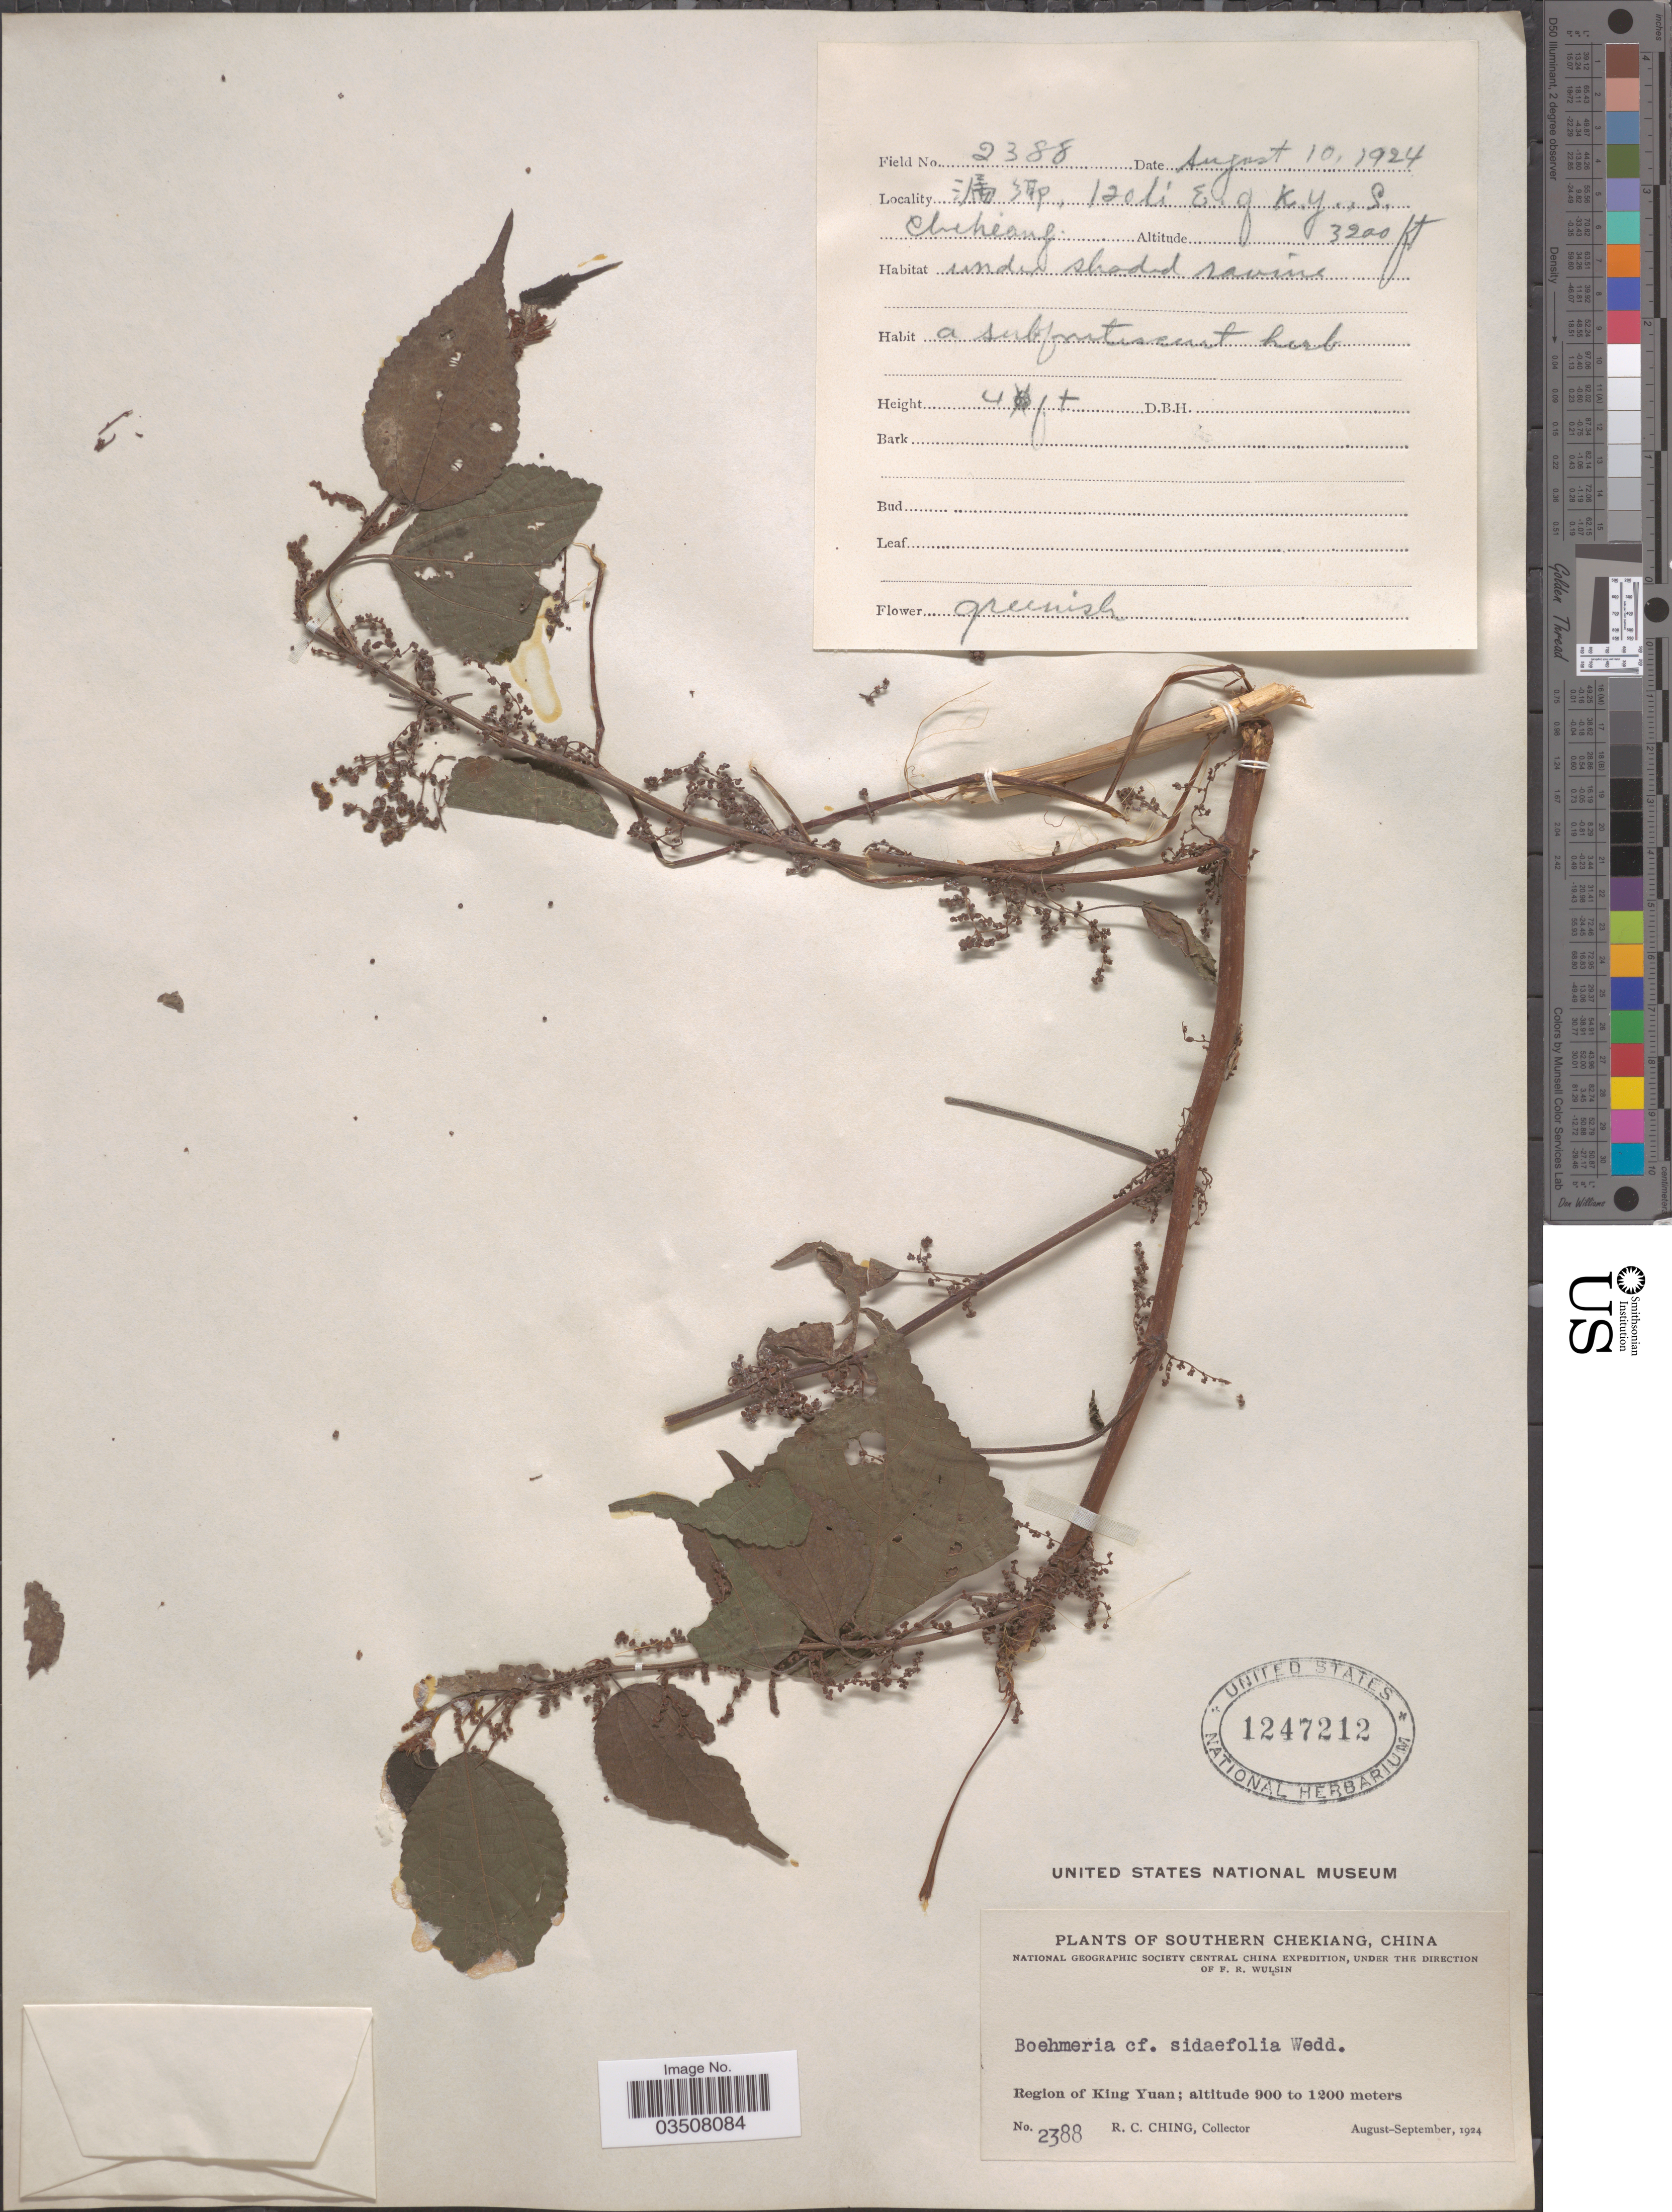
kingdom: Plantae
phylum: Tracheophyta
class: Magnoliopsida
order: Rosales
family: Urticaceae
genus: Boehmeria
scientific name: Boehmeria sidifolia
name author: Wedd.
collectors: R. C. Ching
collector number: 2388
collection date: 1924-08-10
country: China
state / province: Zhejiang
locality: Southern Chekiang. Region of King Yuan.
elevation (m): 975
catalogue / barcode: US 1247212